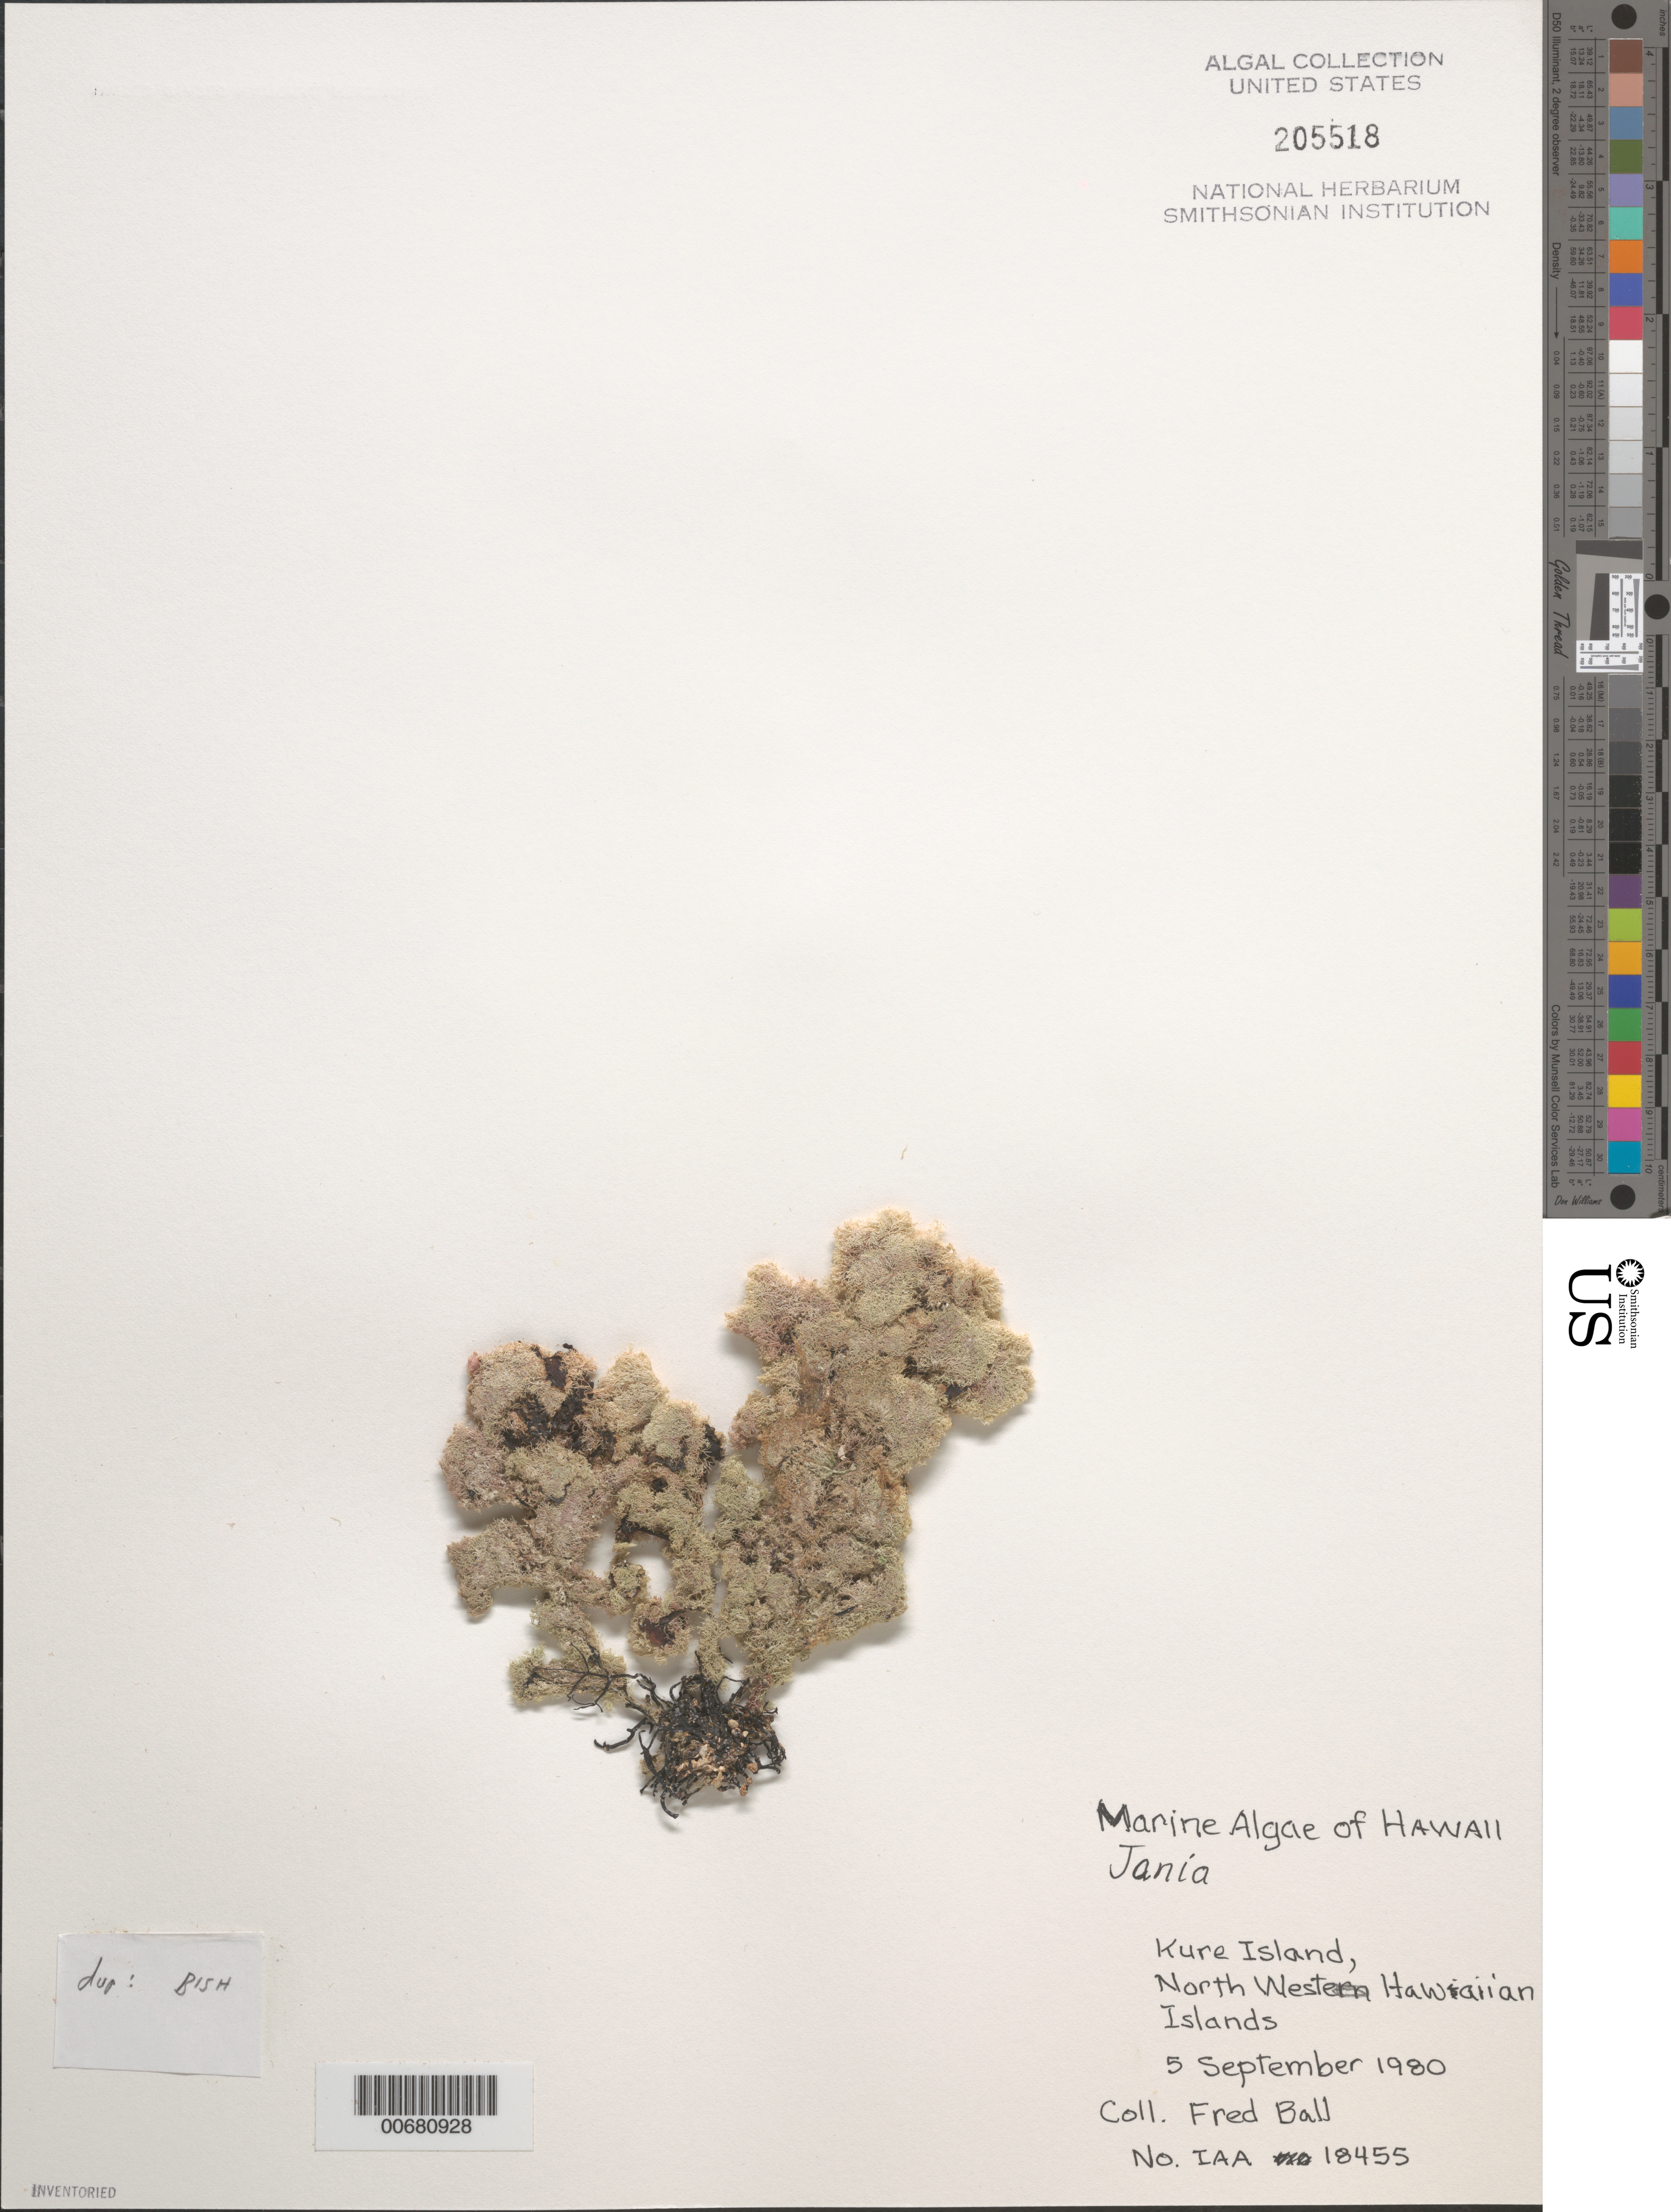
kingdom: Plantae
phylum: Rhodophyta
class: Florideophyceae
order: Corallinales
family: Corallinaceae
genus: Jania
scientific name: Jania sp.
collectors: F. Ball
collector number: IAA 18455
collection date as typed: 05 Sep 1980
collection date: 1980-09-05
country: United States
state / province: Hawaii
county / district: Honolulu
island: Kure Atoll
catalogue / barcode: US 205518